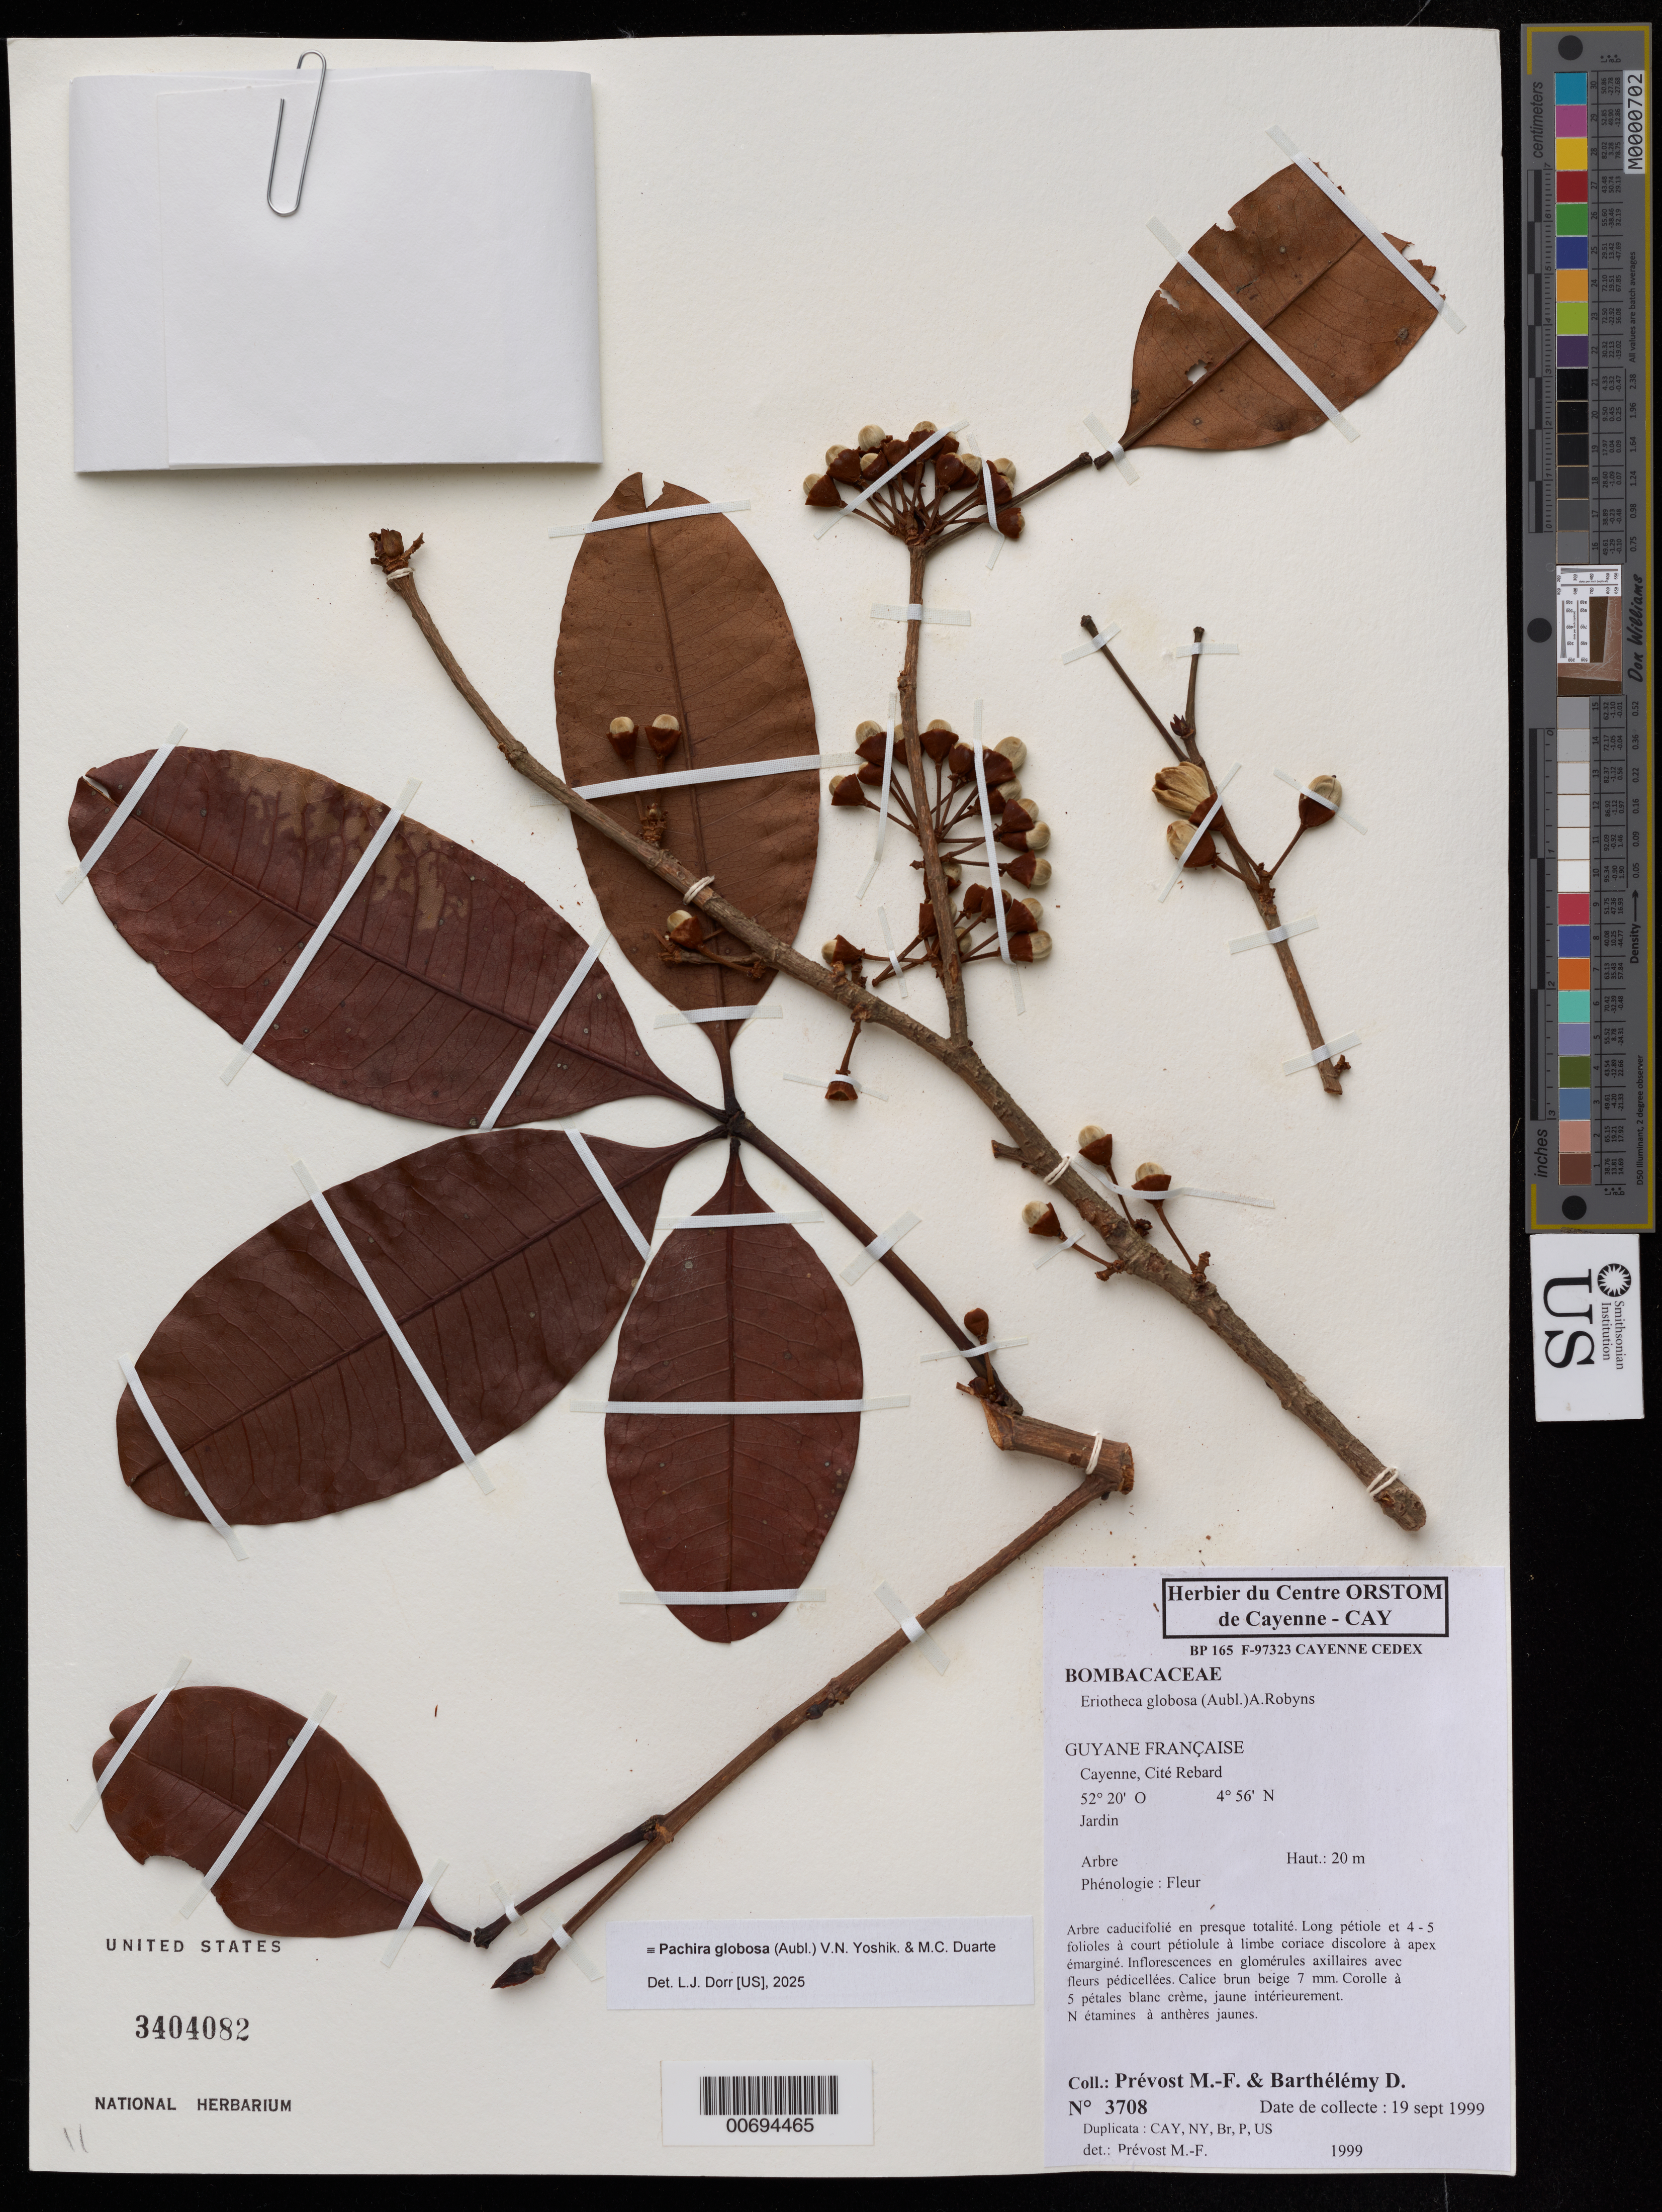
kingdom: Plantae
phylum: Tracheophyta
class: Magnoliopsida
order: Malvales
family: Malvaceae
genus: Pachira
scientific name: Pachira globosa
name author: (Aubl.) V.N. Yoshik. & M.C. Duarte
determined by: Dorr, Laurence J., Curator (BOT), Smithsonian Institution - National Museum of Natural History (UNITED STATES)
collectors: M.-F. Prévost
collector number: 3708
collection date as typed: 19-Sep-99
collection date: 1999-09-19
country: French Guiana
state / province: Cayenne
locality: Cayenne, Cité Rebard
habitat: Garden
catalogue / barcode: US 3404082